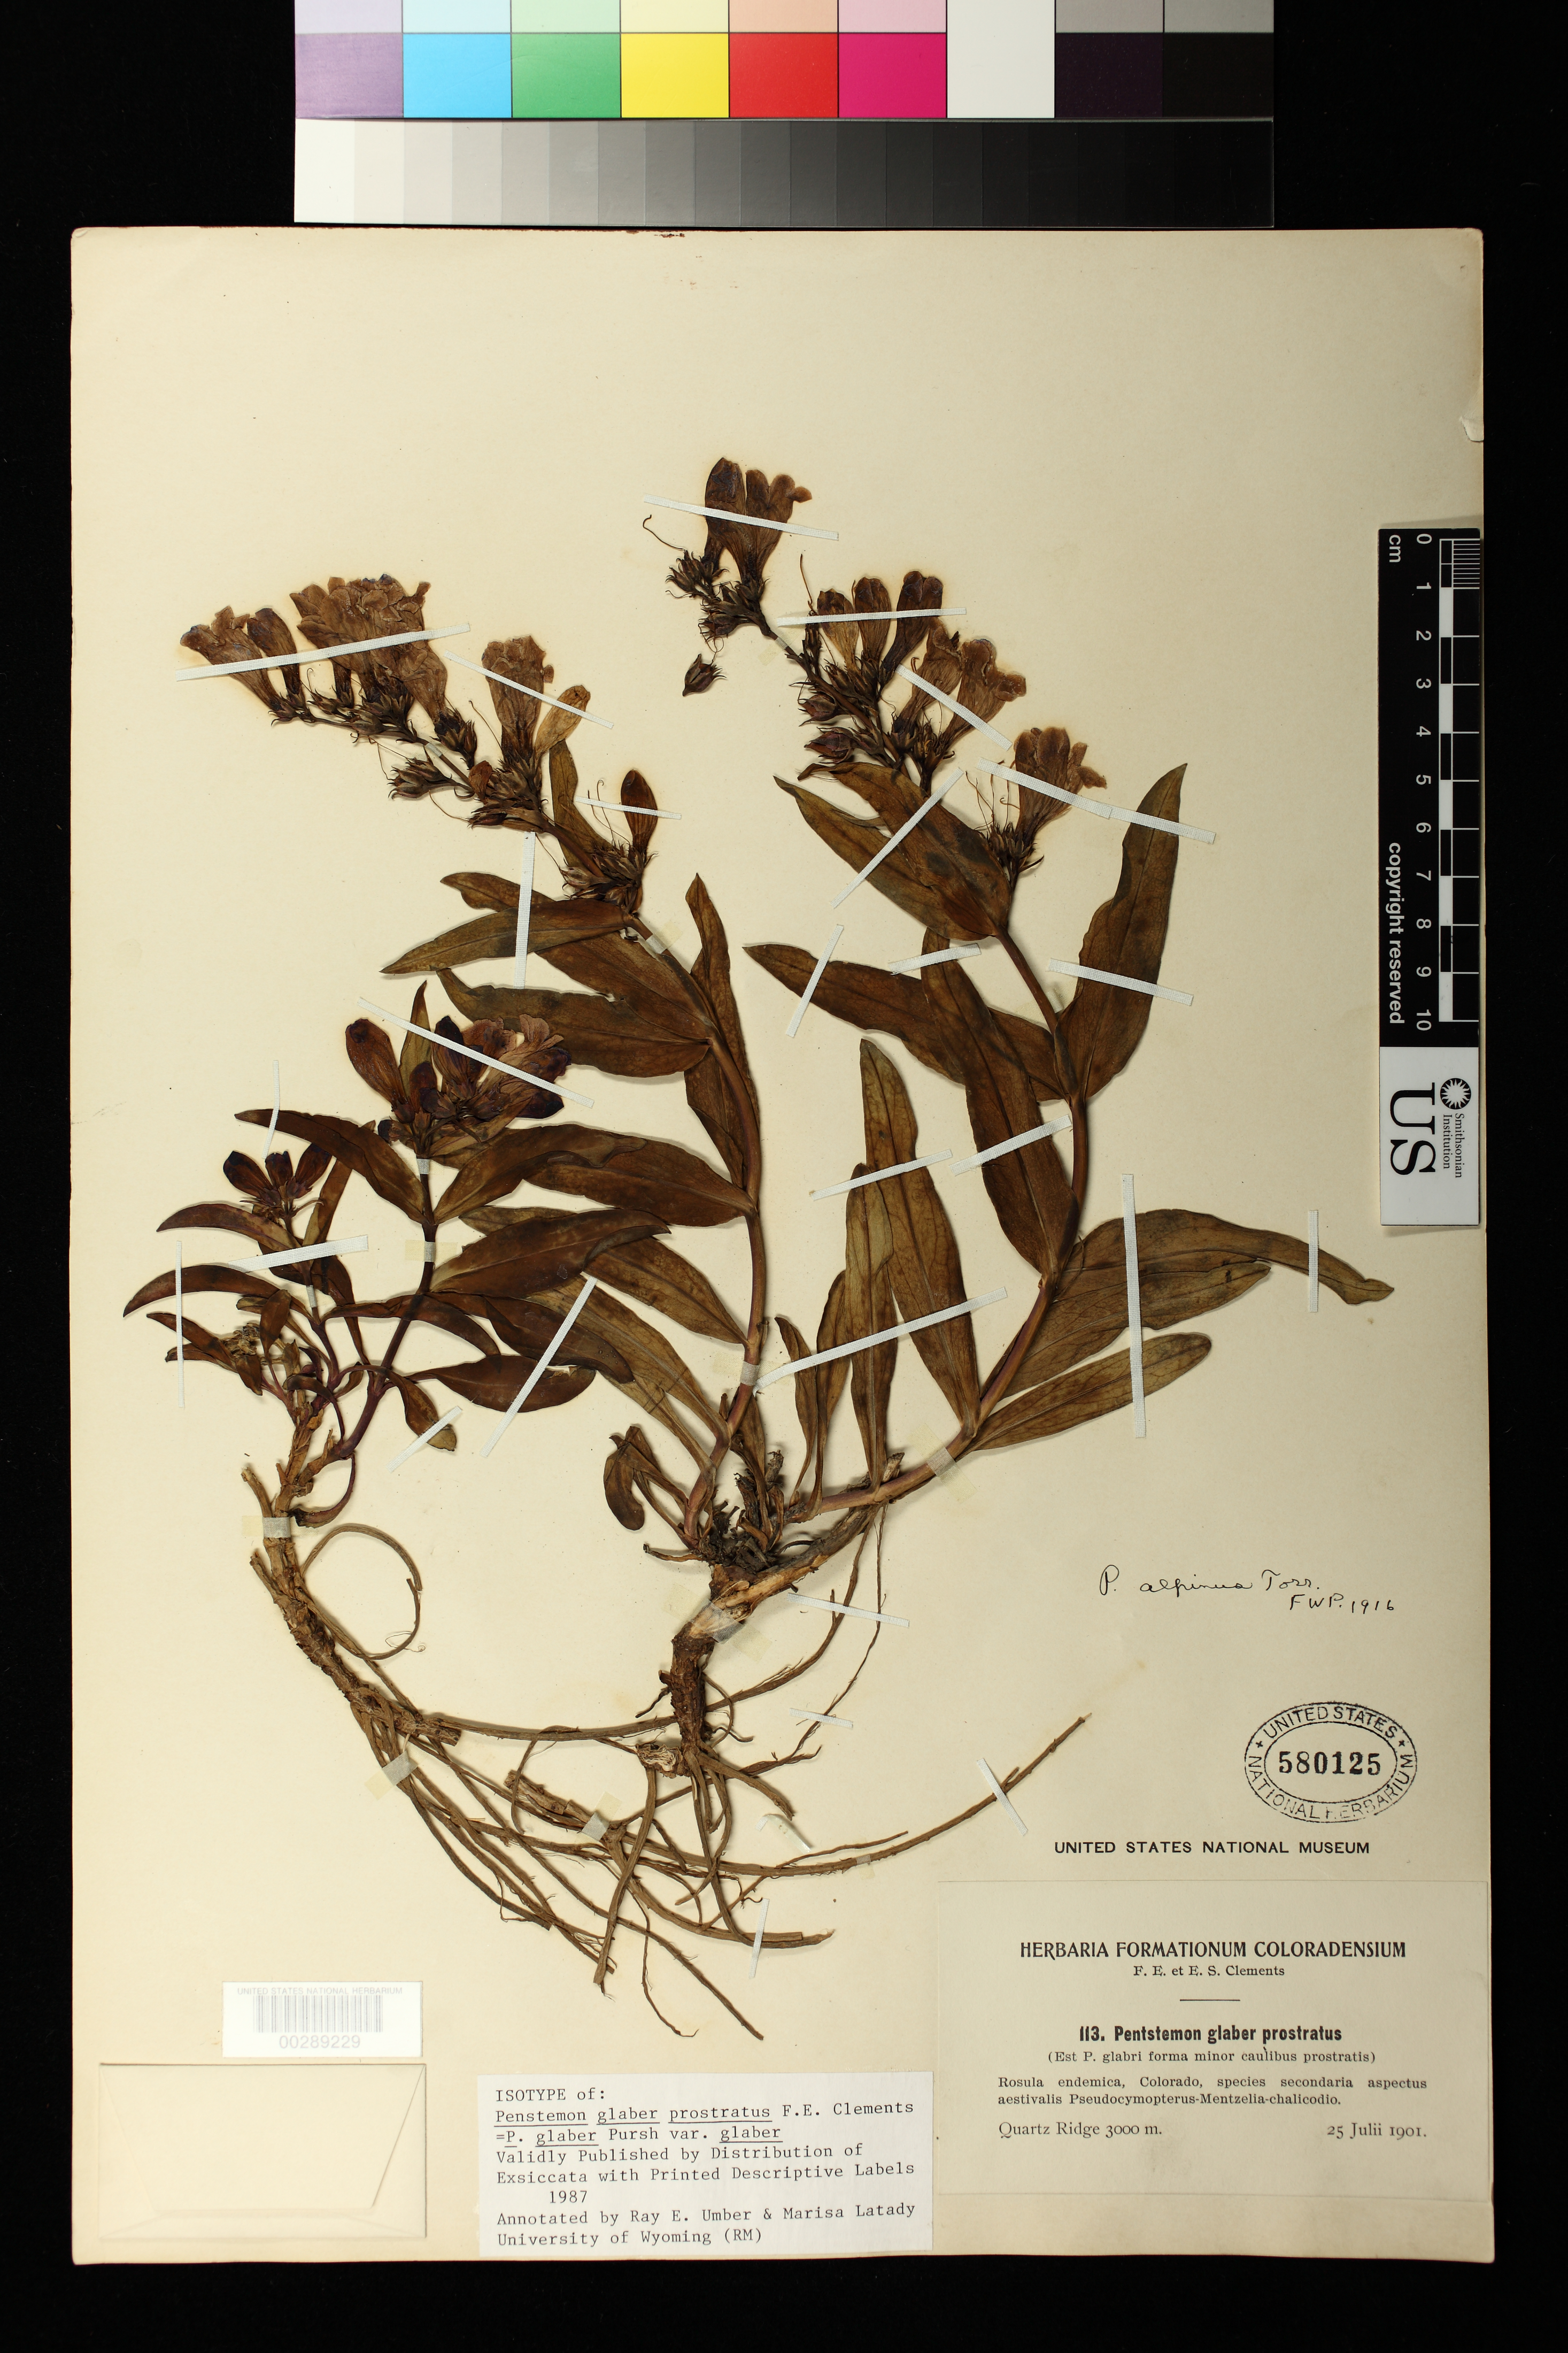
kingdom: Plantae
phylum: Tracheophyta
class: Magnoliopsida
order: Lamiales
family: Plantaginaceae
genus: Penstemon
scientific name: Penstemon glaber f. prostratus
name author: Clem. & E.S. Clem.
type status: Isotype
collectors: F. E. Clements & E. S. Clements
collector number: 113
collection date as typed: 25 Jul 1901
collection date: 1901-07-25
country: United States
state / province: Colorado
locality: Quartz Ridge.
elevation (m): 3000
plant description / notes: Valid publication by distribution of exsiccatae.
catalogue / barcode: US 580125